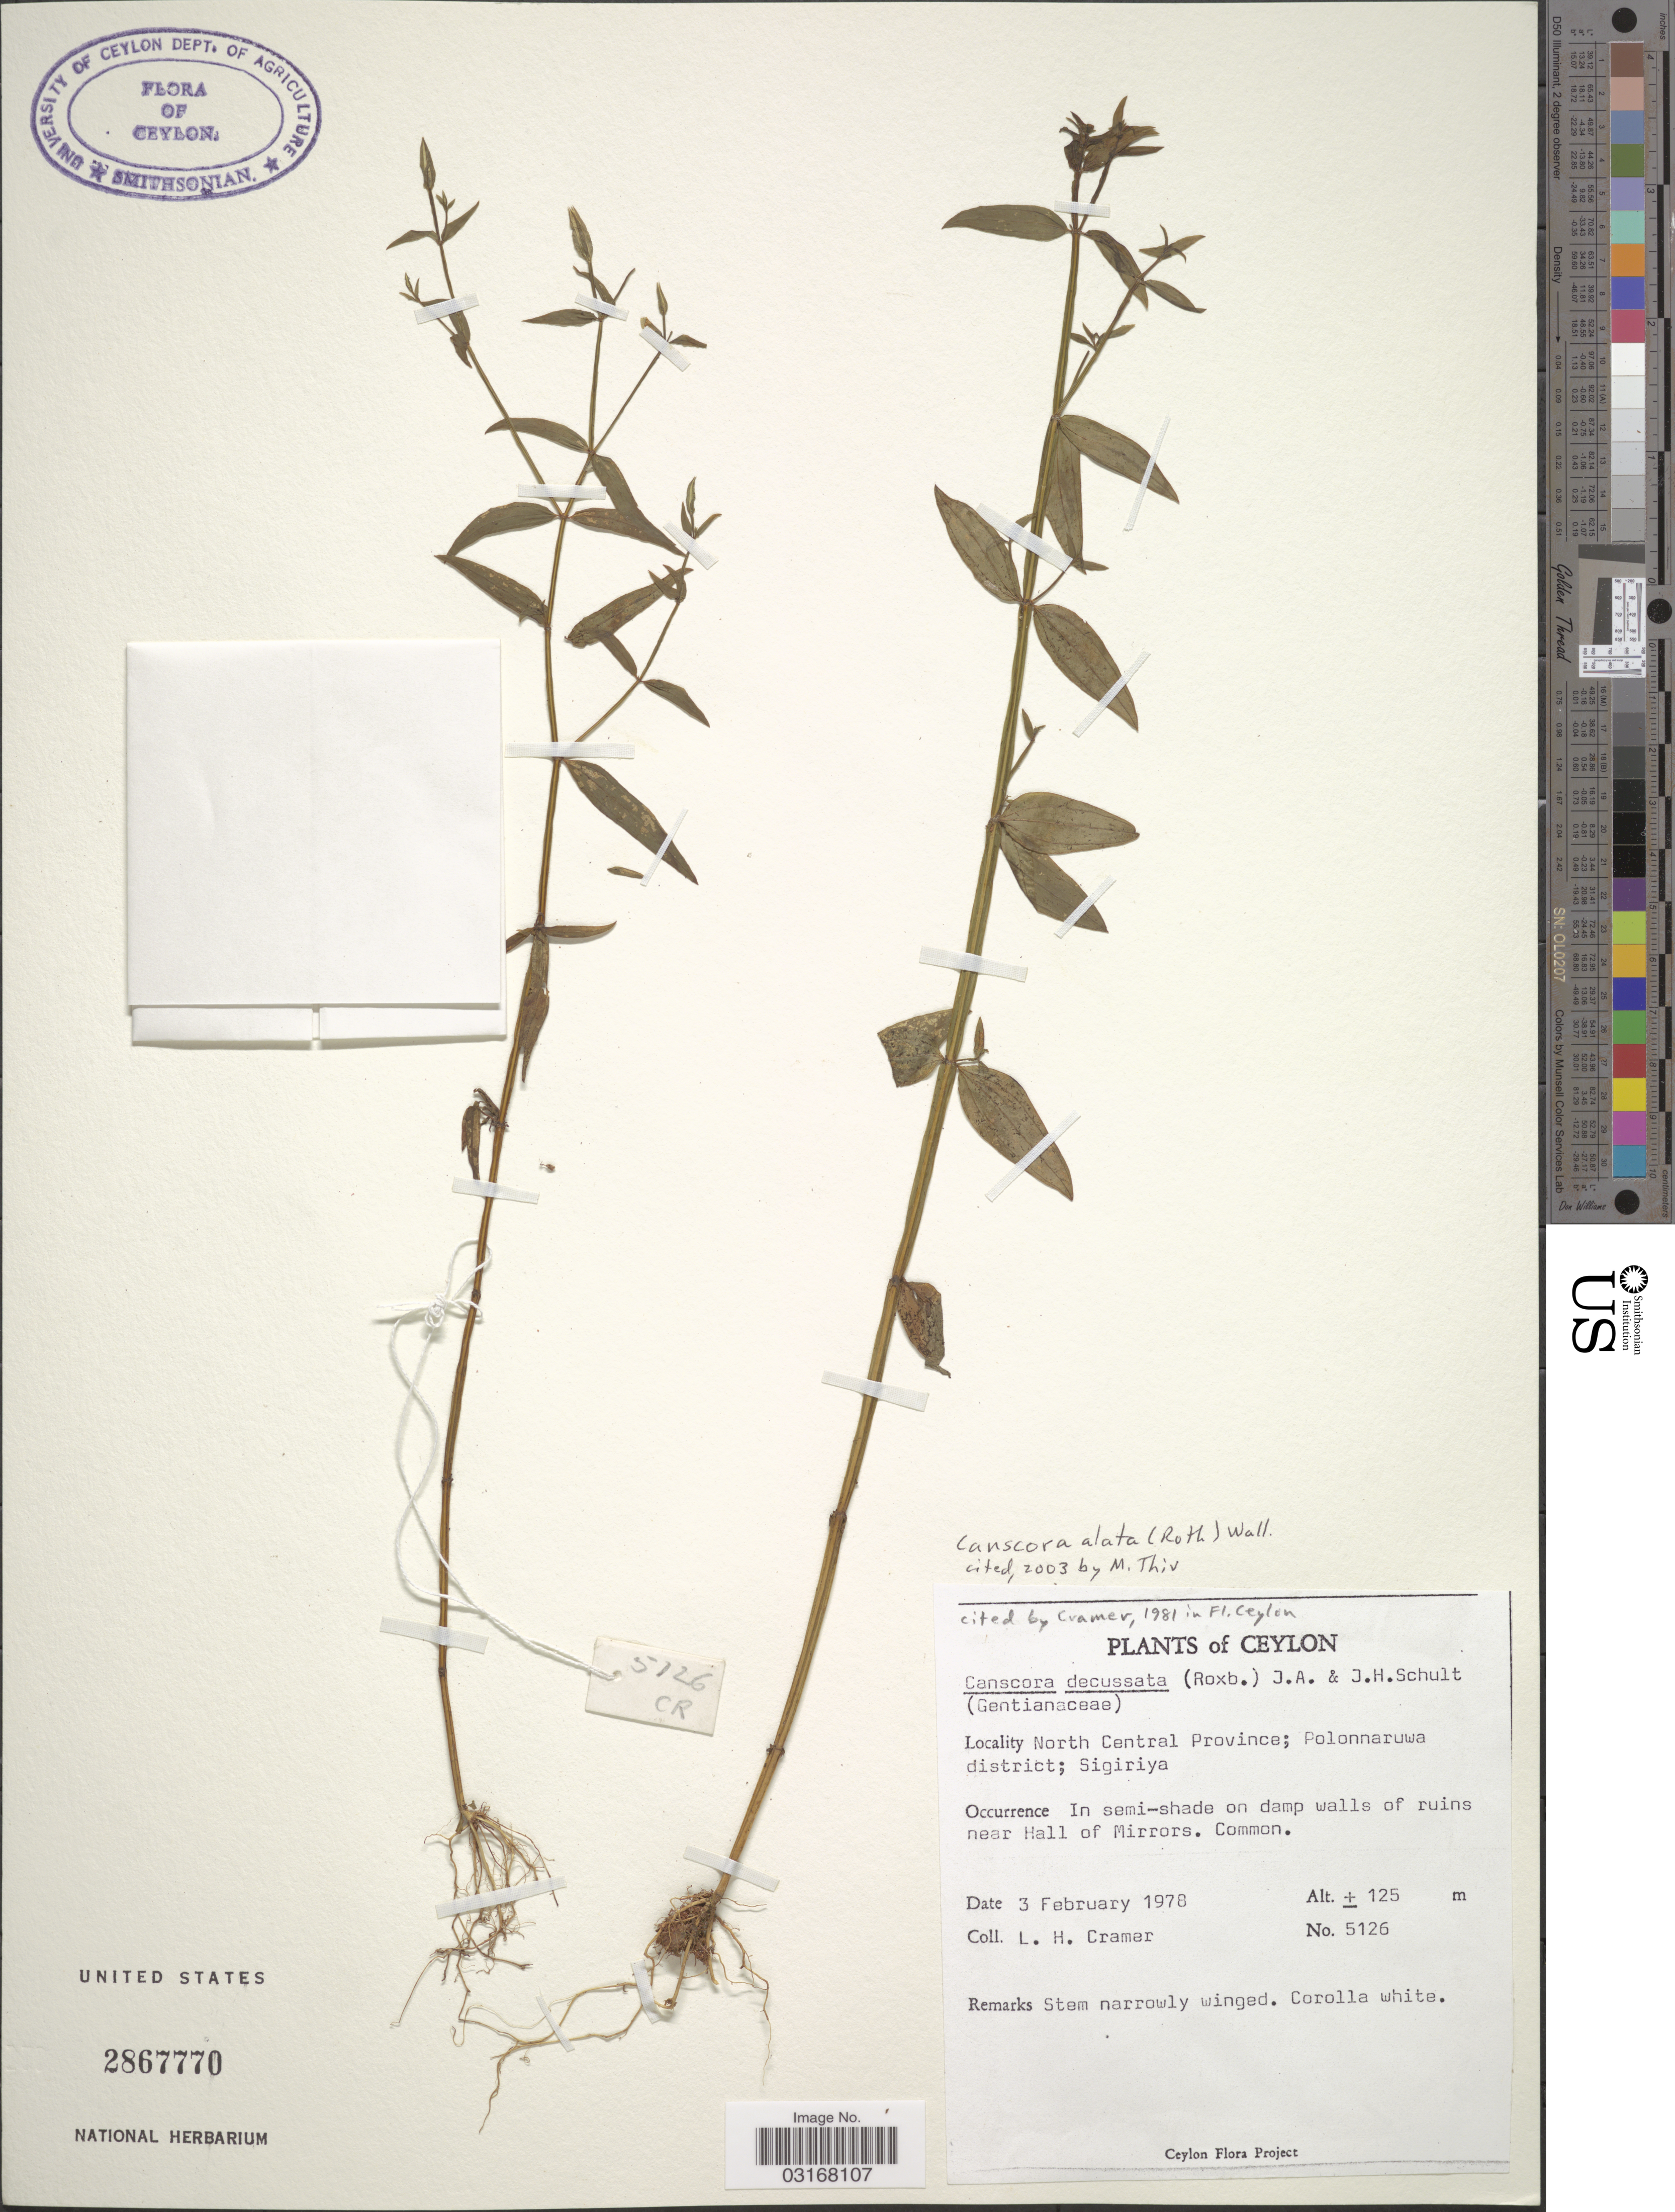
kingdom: Plantae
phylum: Tracheophyta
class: Magnoliopsida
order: Gentianales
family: Gentianaceae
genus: Canscora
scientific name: Canscora alata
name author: (Roth ex Roem. & Schult.) Wall.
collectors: L. H. Cramer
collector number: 5126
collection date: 1978-02-03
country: Sri Lanka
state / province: North Central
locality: Ceylon. Polonnaruwa district; Sigiriya. On damp walls of ruins near Hall of Mirrors.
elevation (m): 125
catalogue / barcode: US 2867770